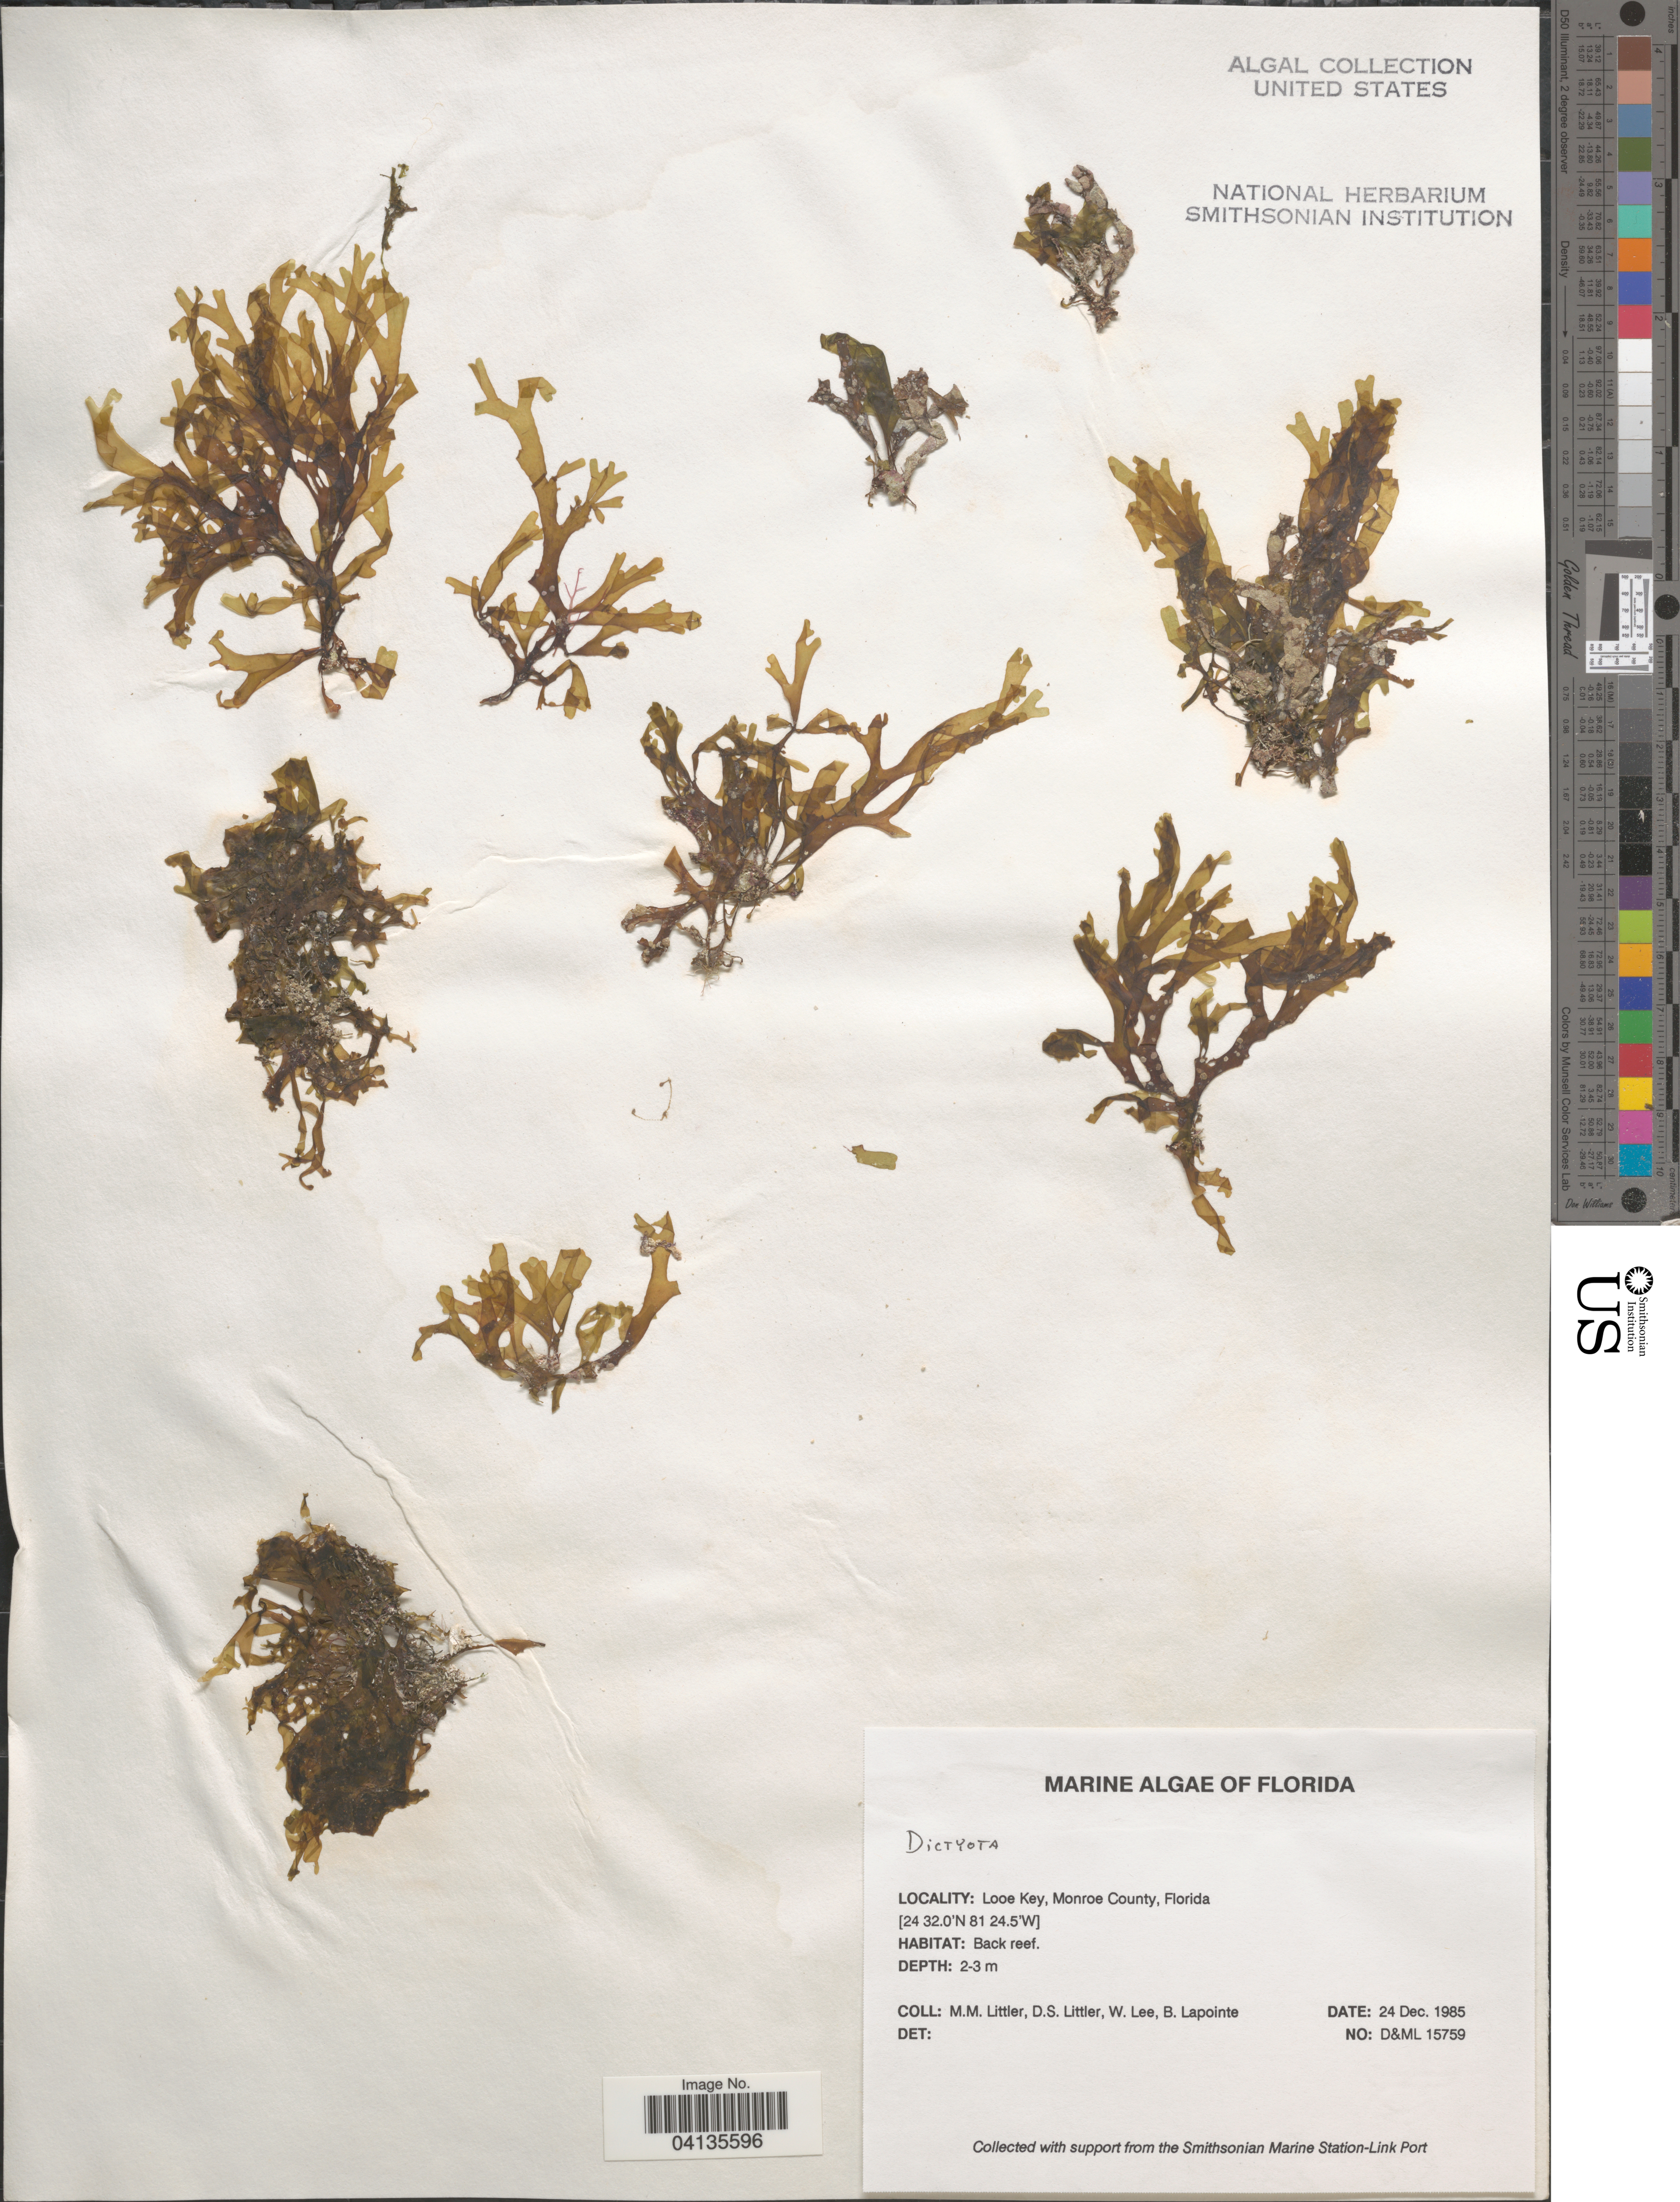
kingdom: Chromista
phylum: Ochrophyta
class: Phaeophyceae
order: Dictyotales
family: Dictyotaceae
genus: Dictyota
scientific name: Dictyota sp.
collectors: D. S. Littler, W. Lee & B. Lapointe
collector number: D&ML15759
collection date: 1985-12-24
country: United States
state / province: Florida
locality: Looe Key, Monroe County. Back reef.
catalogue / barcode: US 238615